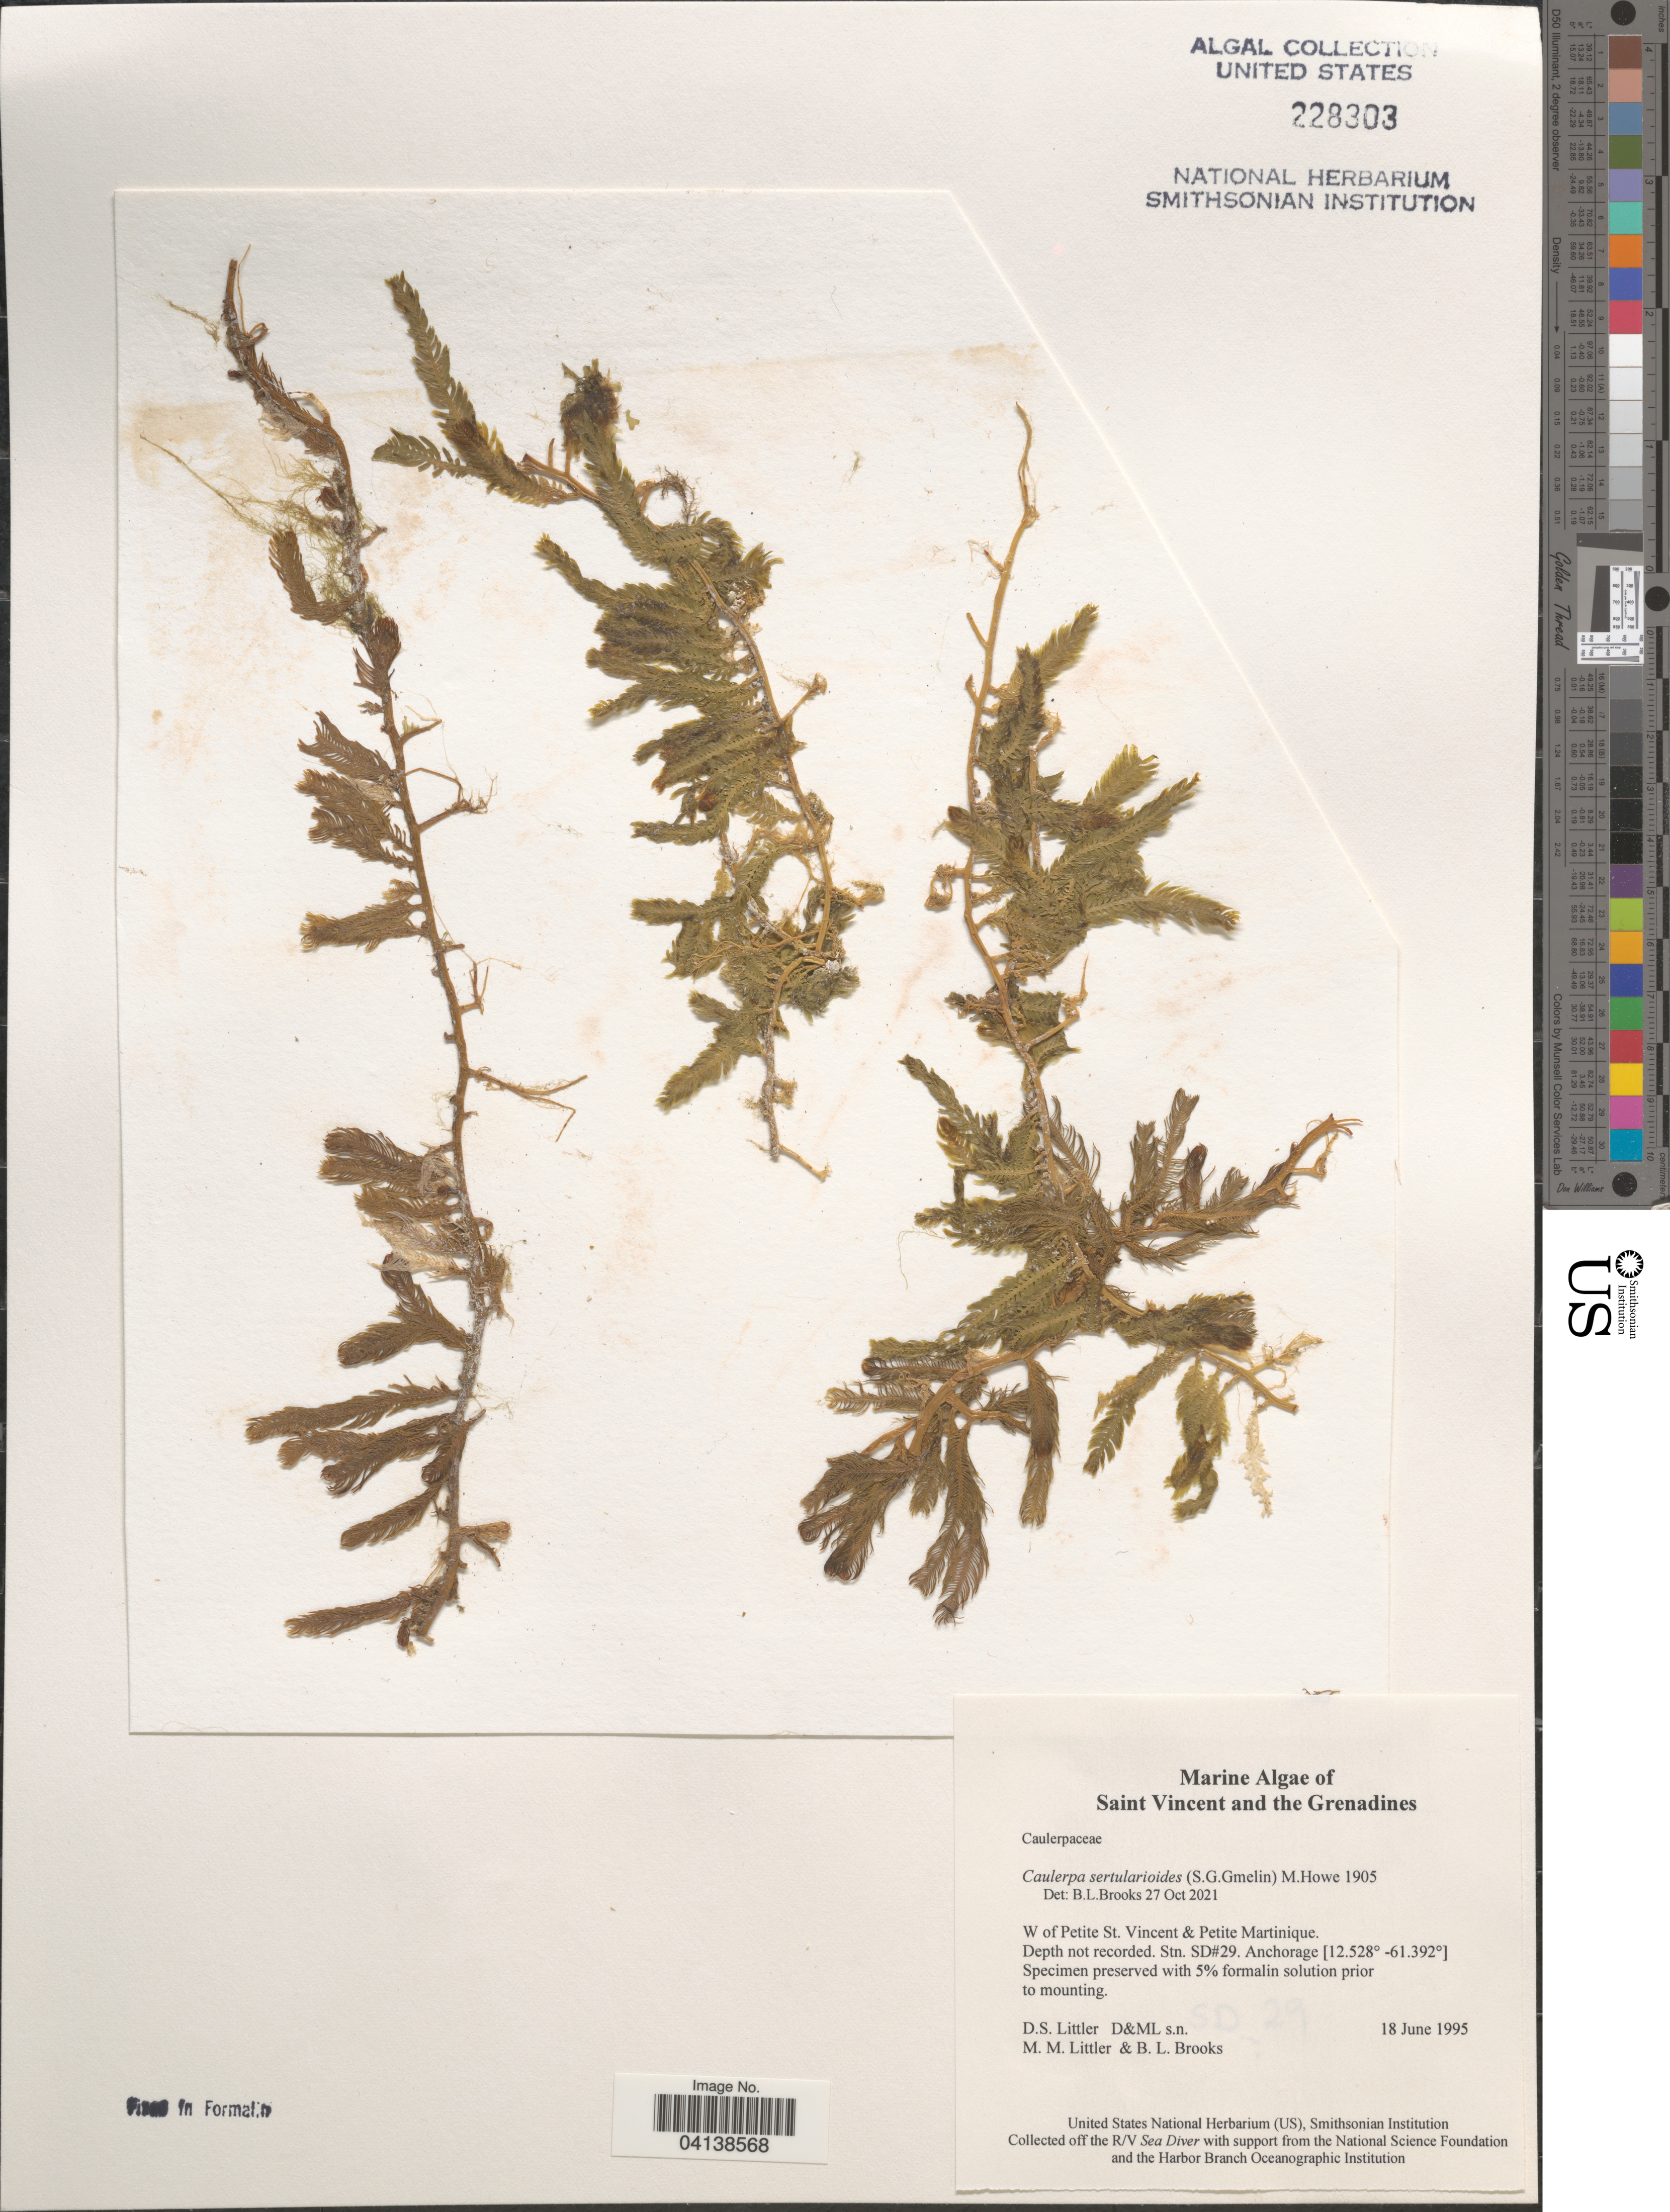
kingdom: Plantae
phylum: Chlorophyta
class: Ulvophyceae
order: Bryopsidales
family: Caulerpaceae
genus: Caulerpa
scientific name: Caulerpa sertularioides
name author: (S.G. Gmel.) M. Howe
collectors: D. S. Littler & B. Brooks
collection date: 1995-06-18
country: St. Vincent - Grenadines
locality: Saint Vincent and the Grenadines. W of Petite St. Vincent & Petite Martinique. Stn. SD#29.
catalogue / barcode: US 228303